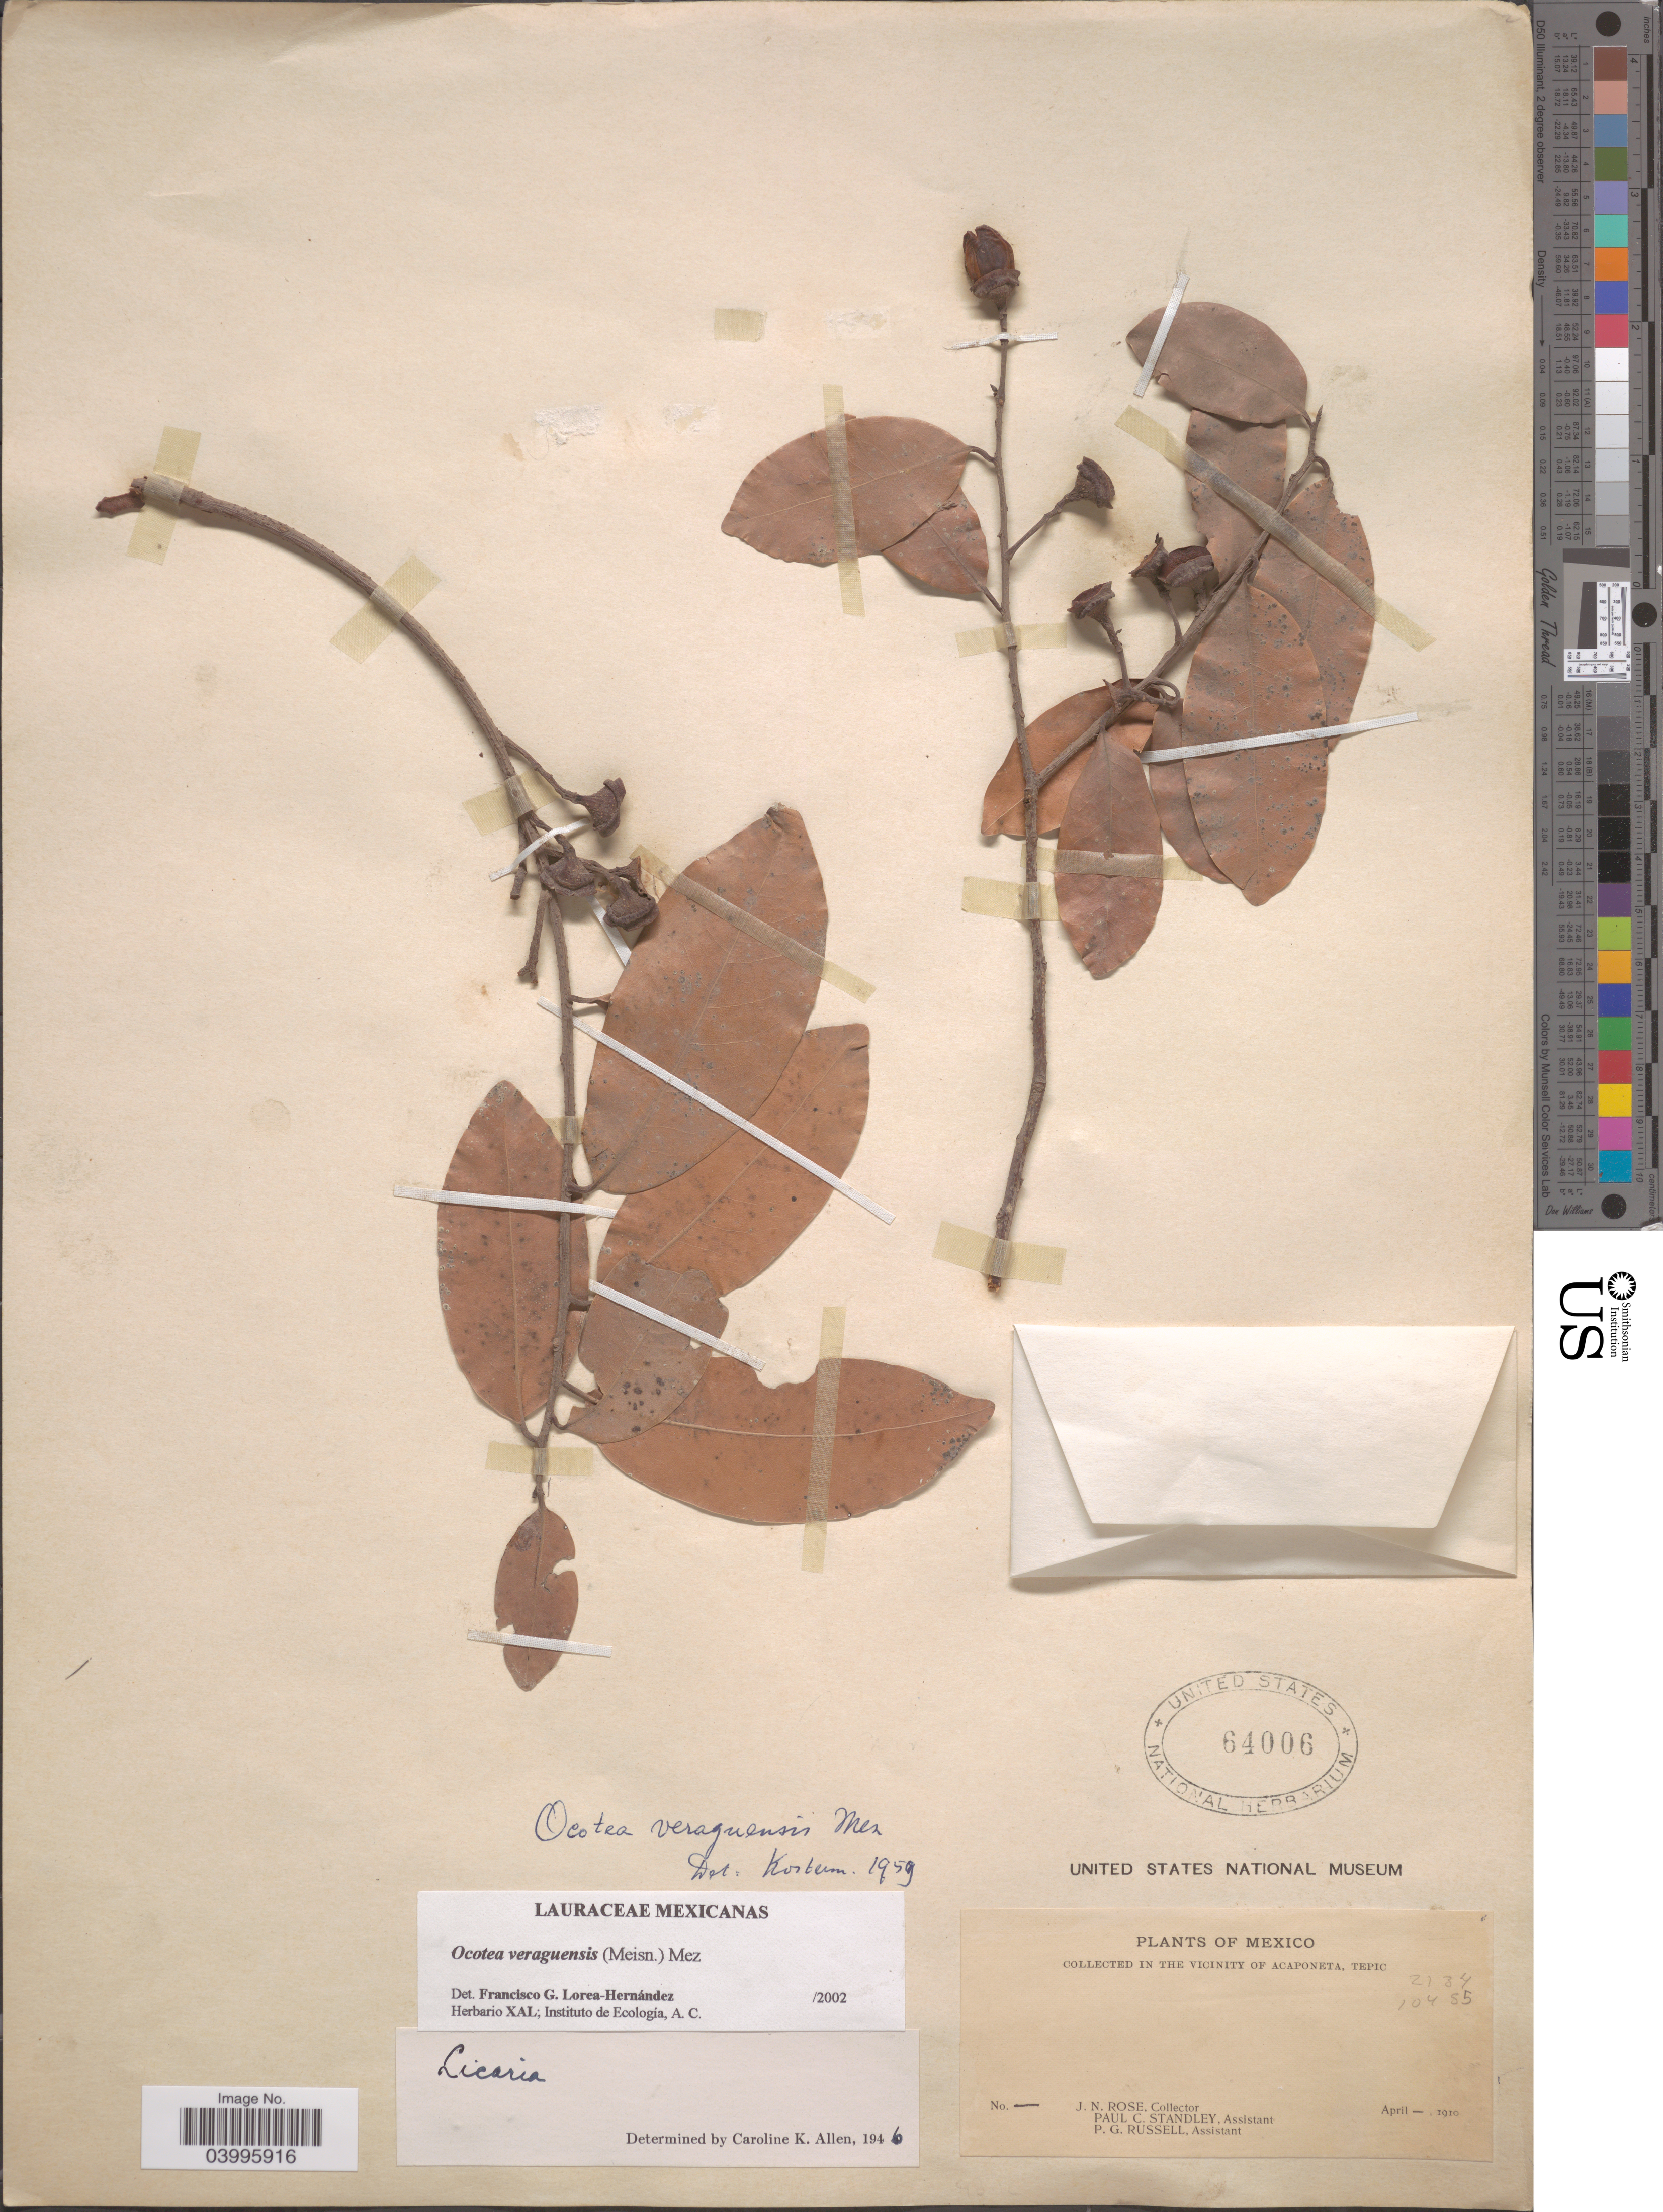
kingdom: Plantae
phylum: Tracheophyta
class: Magnoliopsida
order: Laurales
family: Lauraceae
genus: Ocotea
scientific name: Ocotea veraguensis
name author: (Meisn.) Mez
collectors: J. N. Rose, P. C. Standley & P. G. Russell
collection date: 1910-04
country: Mexico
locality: In the vicinity of Acaponeta, Tepic.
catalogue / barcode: US 64006